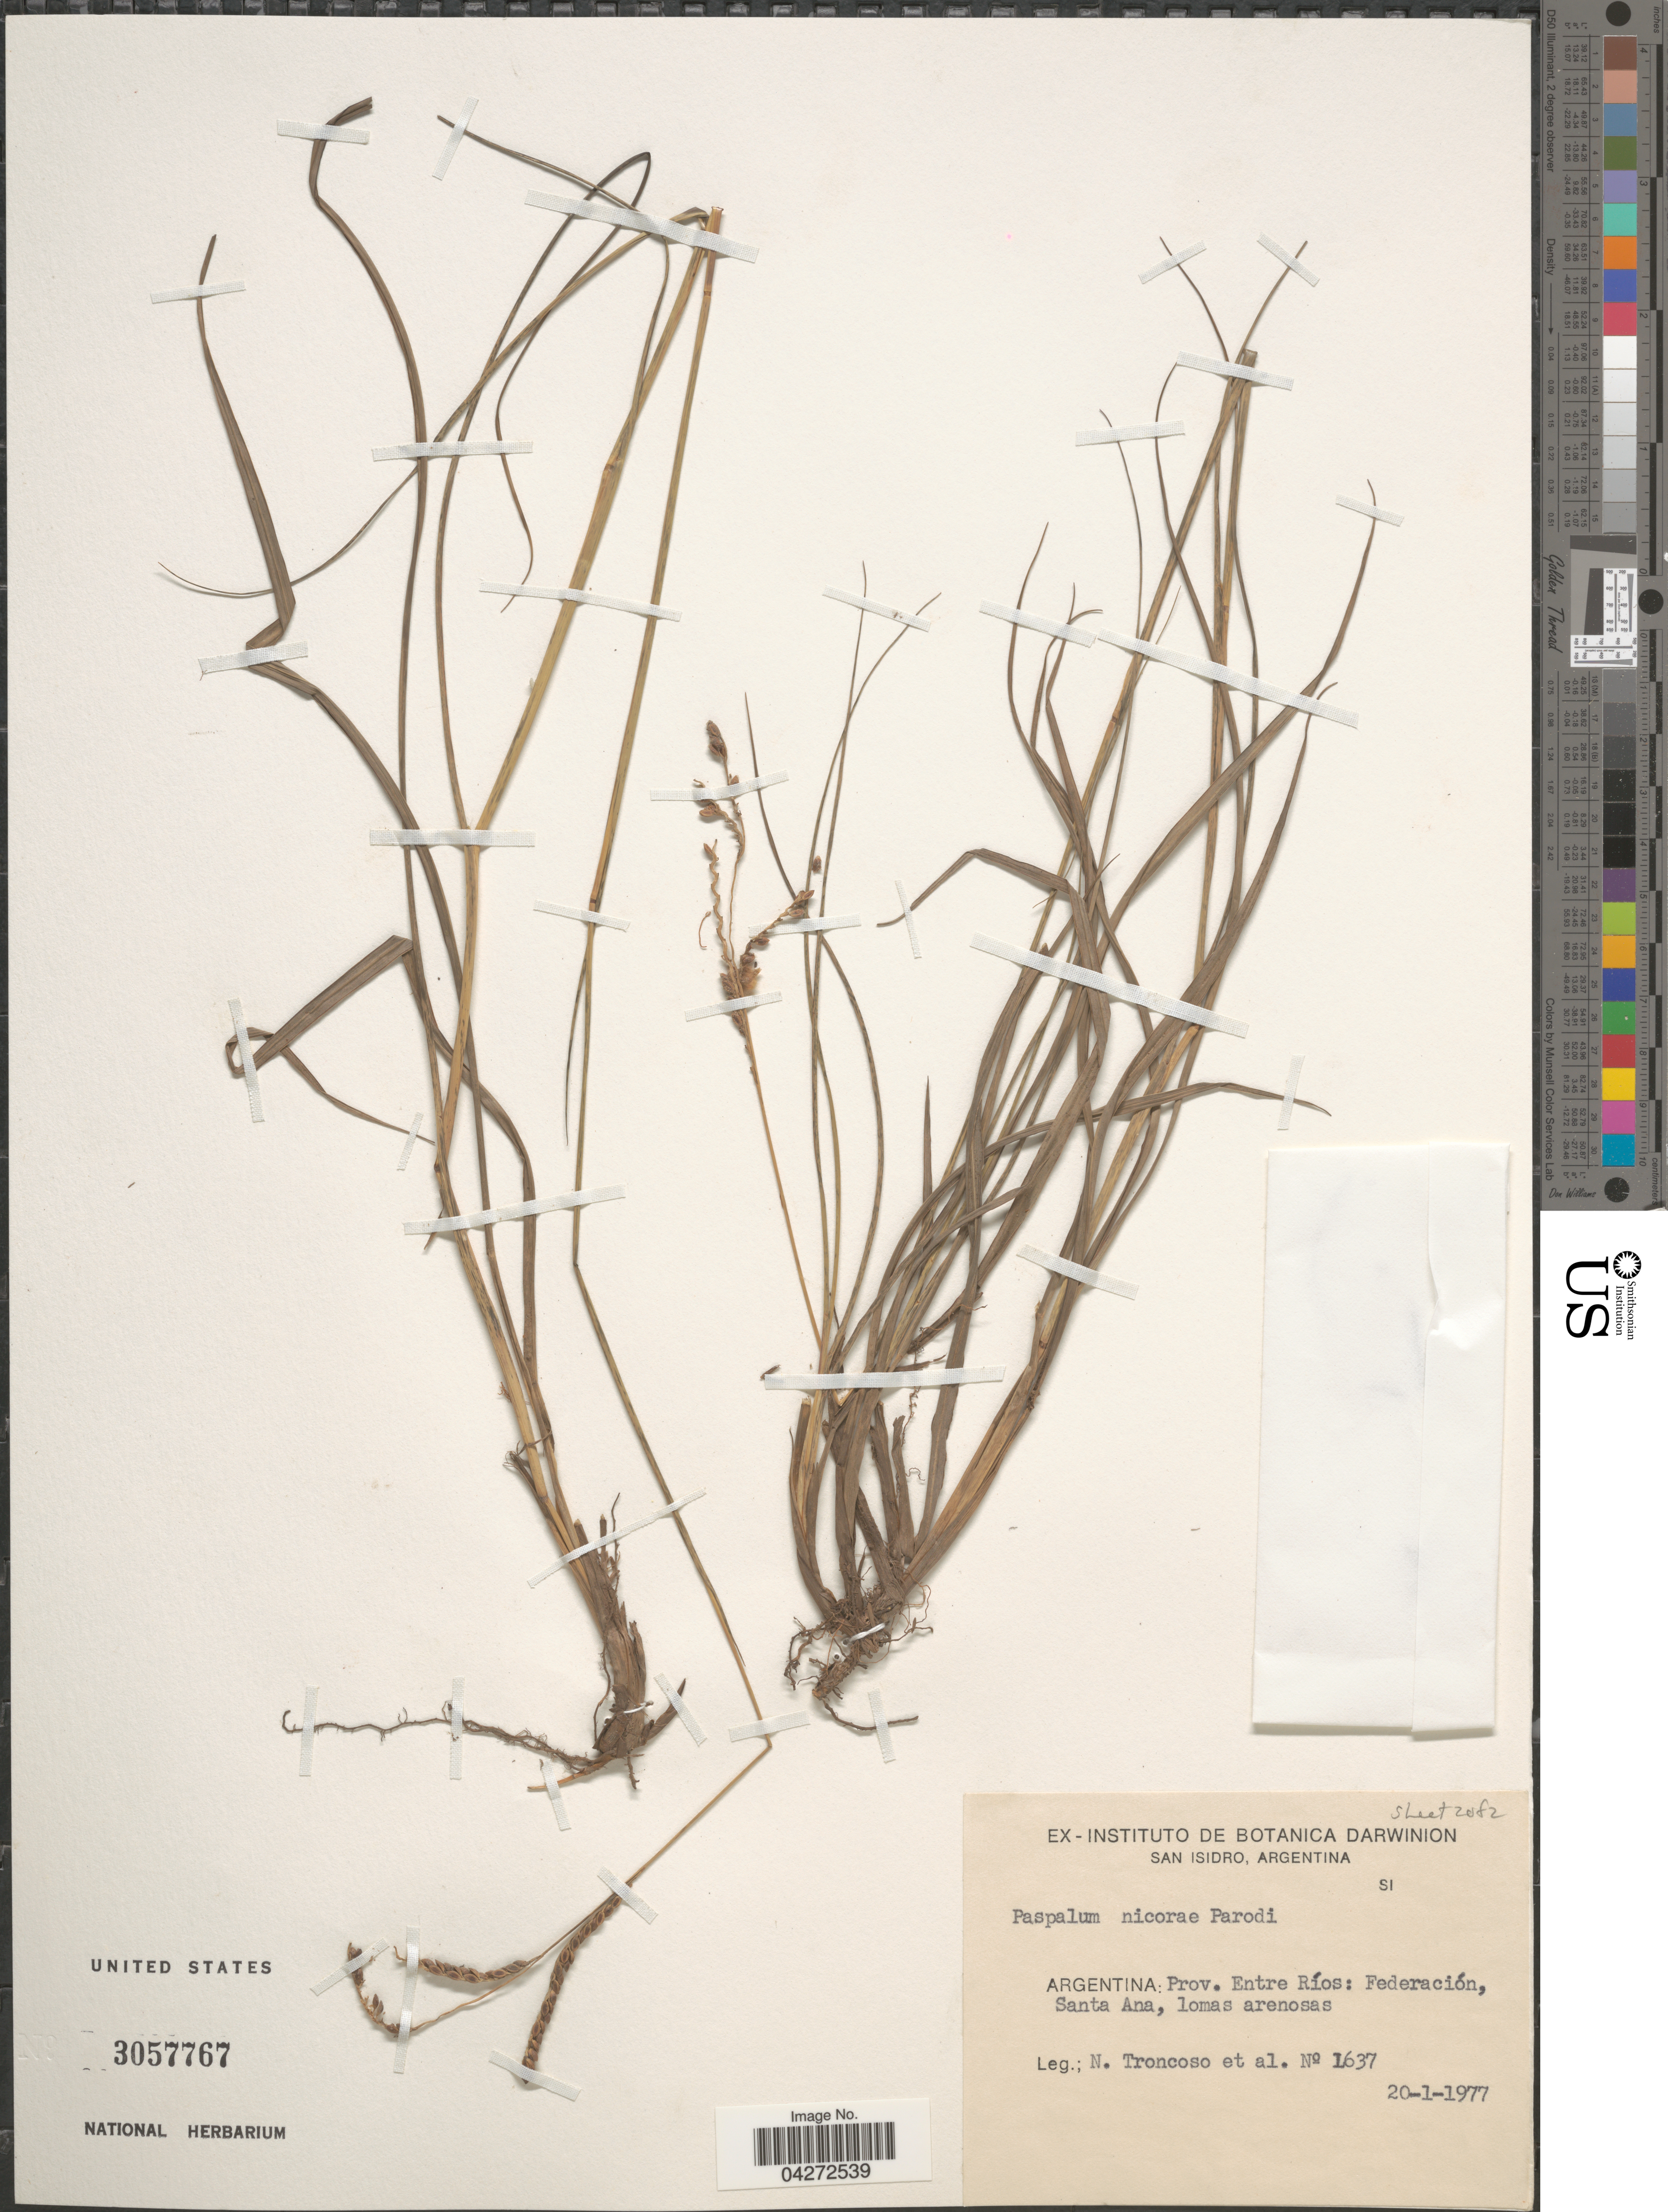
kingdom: Plantae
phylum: Tracheophyta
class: Liliopsida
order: Poales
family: Poaceae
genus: Paspalum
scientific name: Paspalum nicorae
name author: Parodi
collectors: N. Troncoso & et al.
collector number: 1637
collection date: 1977-01-20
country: Argentina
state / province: Entre Rios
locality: Federación, Santa Ana, lomas arenosas.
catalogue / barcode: US 3057767